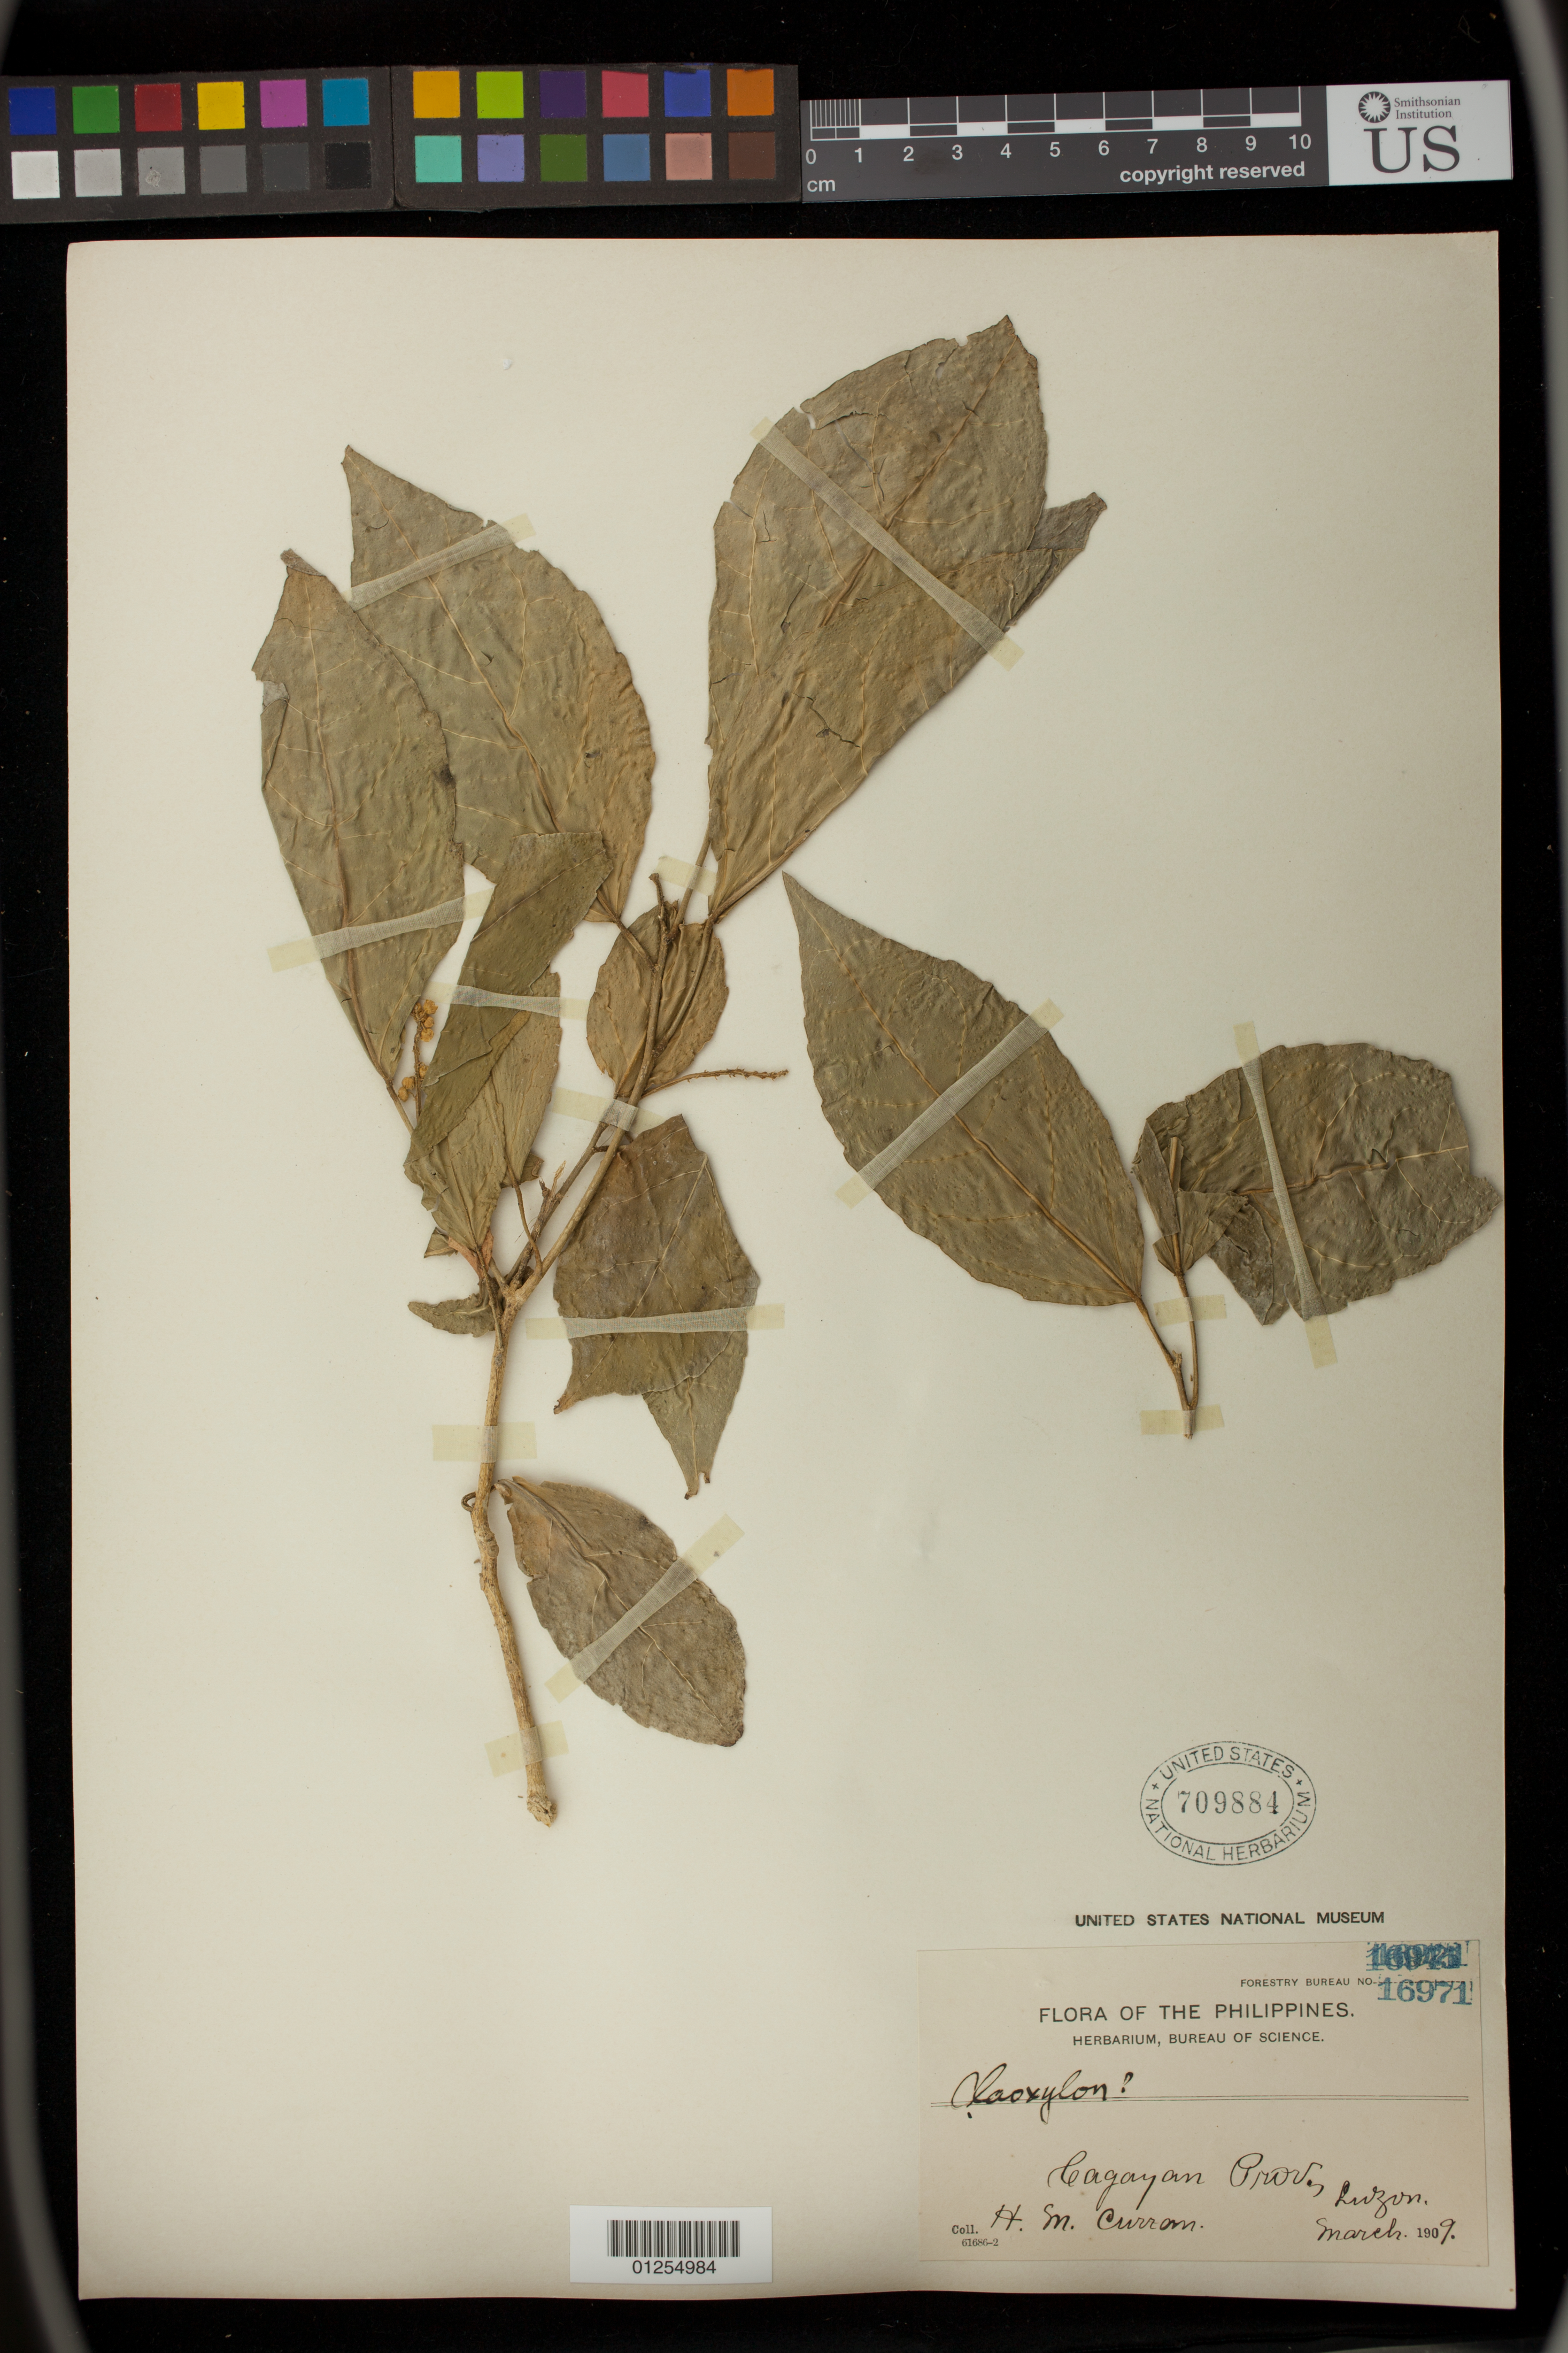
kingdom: Plantae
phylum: Tracheophyta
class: Magnoliopsida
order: Malpighiales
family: Euphorbiaceae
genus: Claoxylon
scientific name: Claoxylon sp.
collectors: H. M. Curran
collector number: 16971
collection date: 1909-03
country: Philippines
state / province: Cagayan Valley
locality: Luzon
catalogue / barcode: US 709884